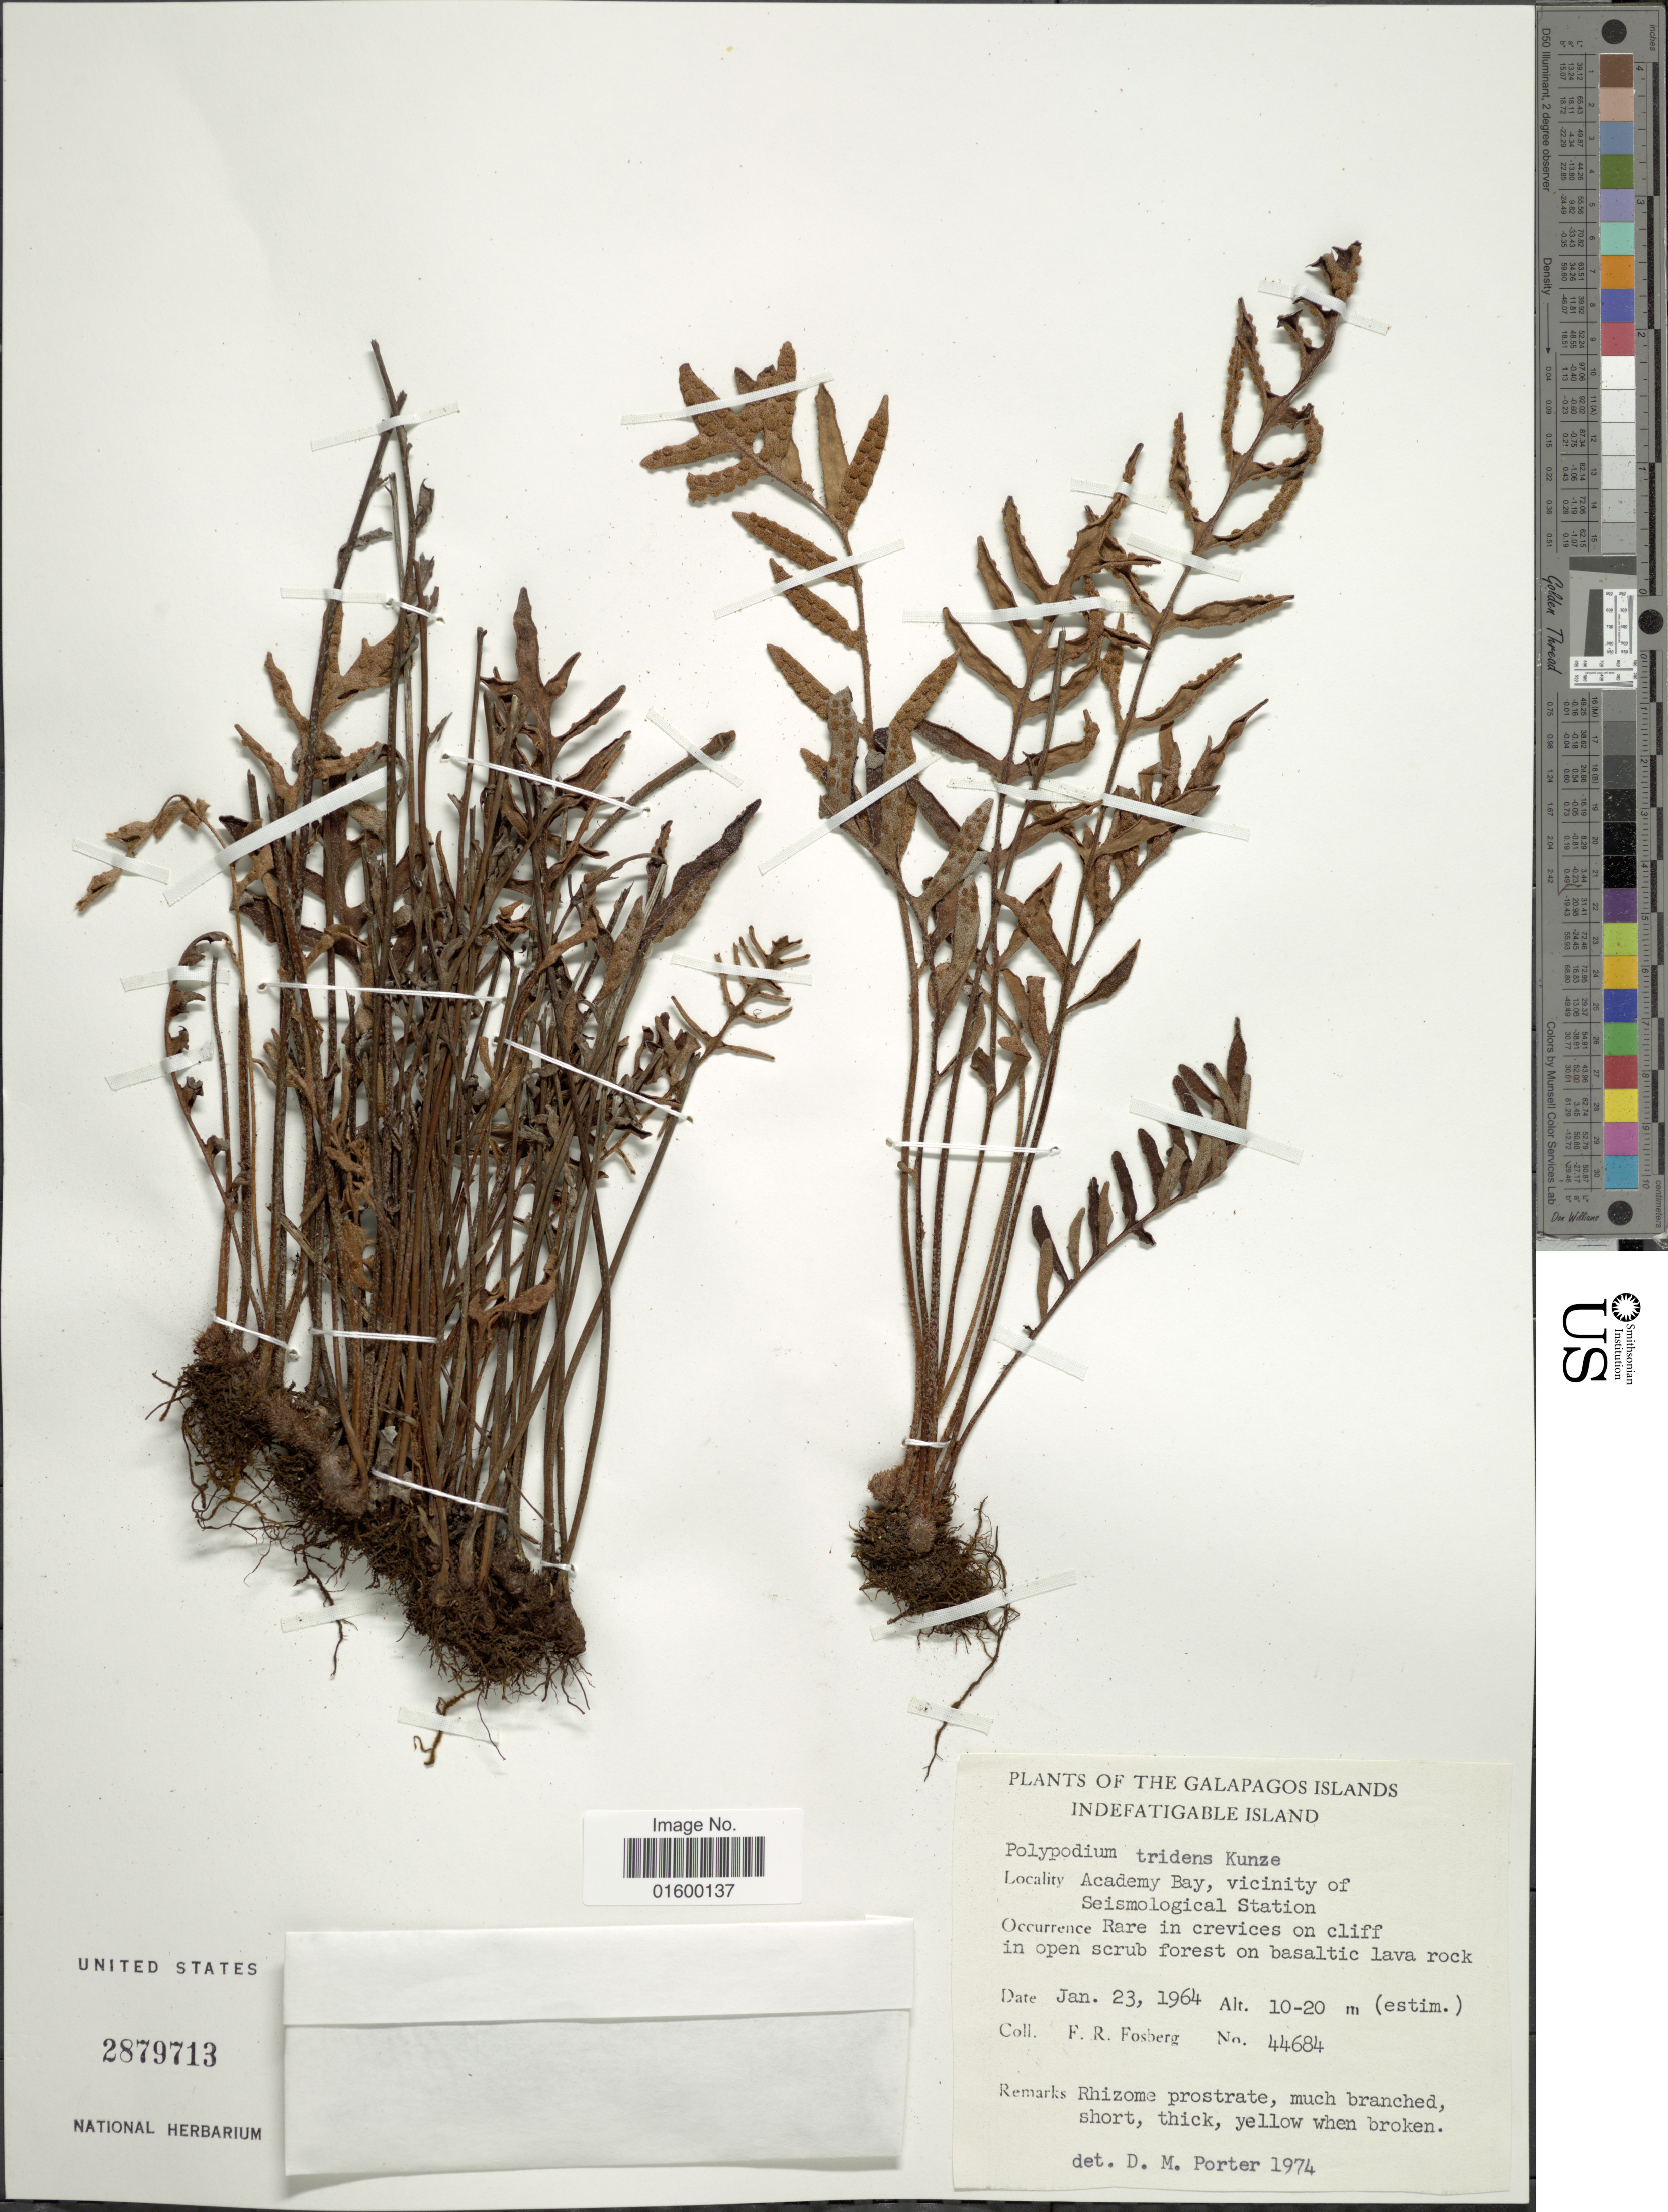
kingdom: Plantae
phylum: Tracheophyta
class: Polypodiopsida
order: Polypodiales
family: Polypodiaceae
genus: Pleopeltis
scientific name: Pleopeltis tridens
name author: J. Sm.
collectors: F. R. Fosberg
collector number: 44684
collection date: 1964-01-23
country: Ecuador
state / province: Colón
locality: Galapagos Islands, Indefatigable Island, Academy Bay, vicinity of Seismological Station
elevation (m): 10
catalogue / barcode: US 2879713